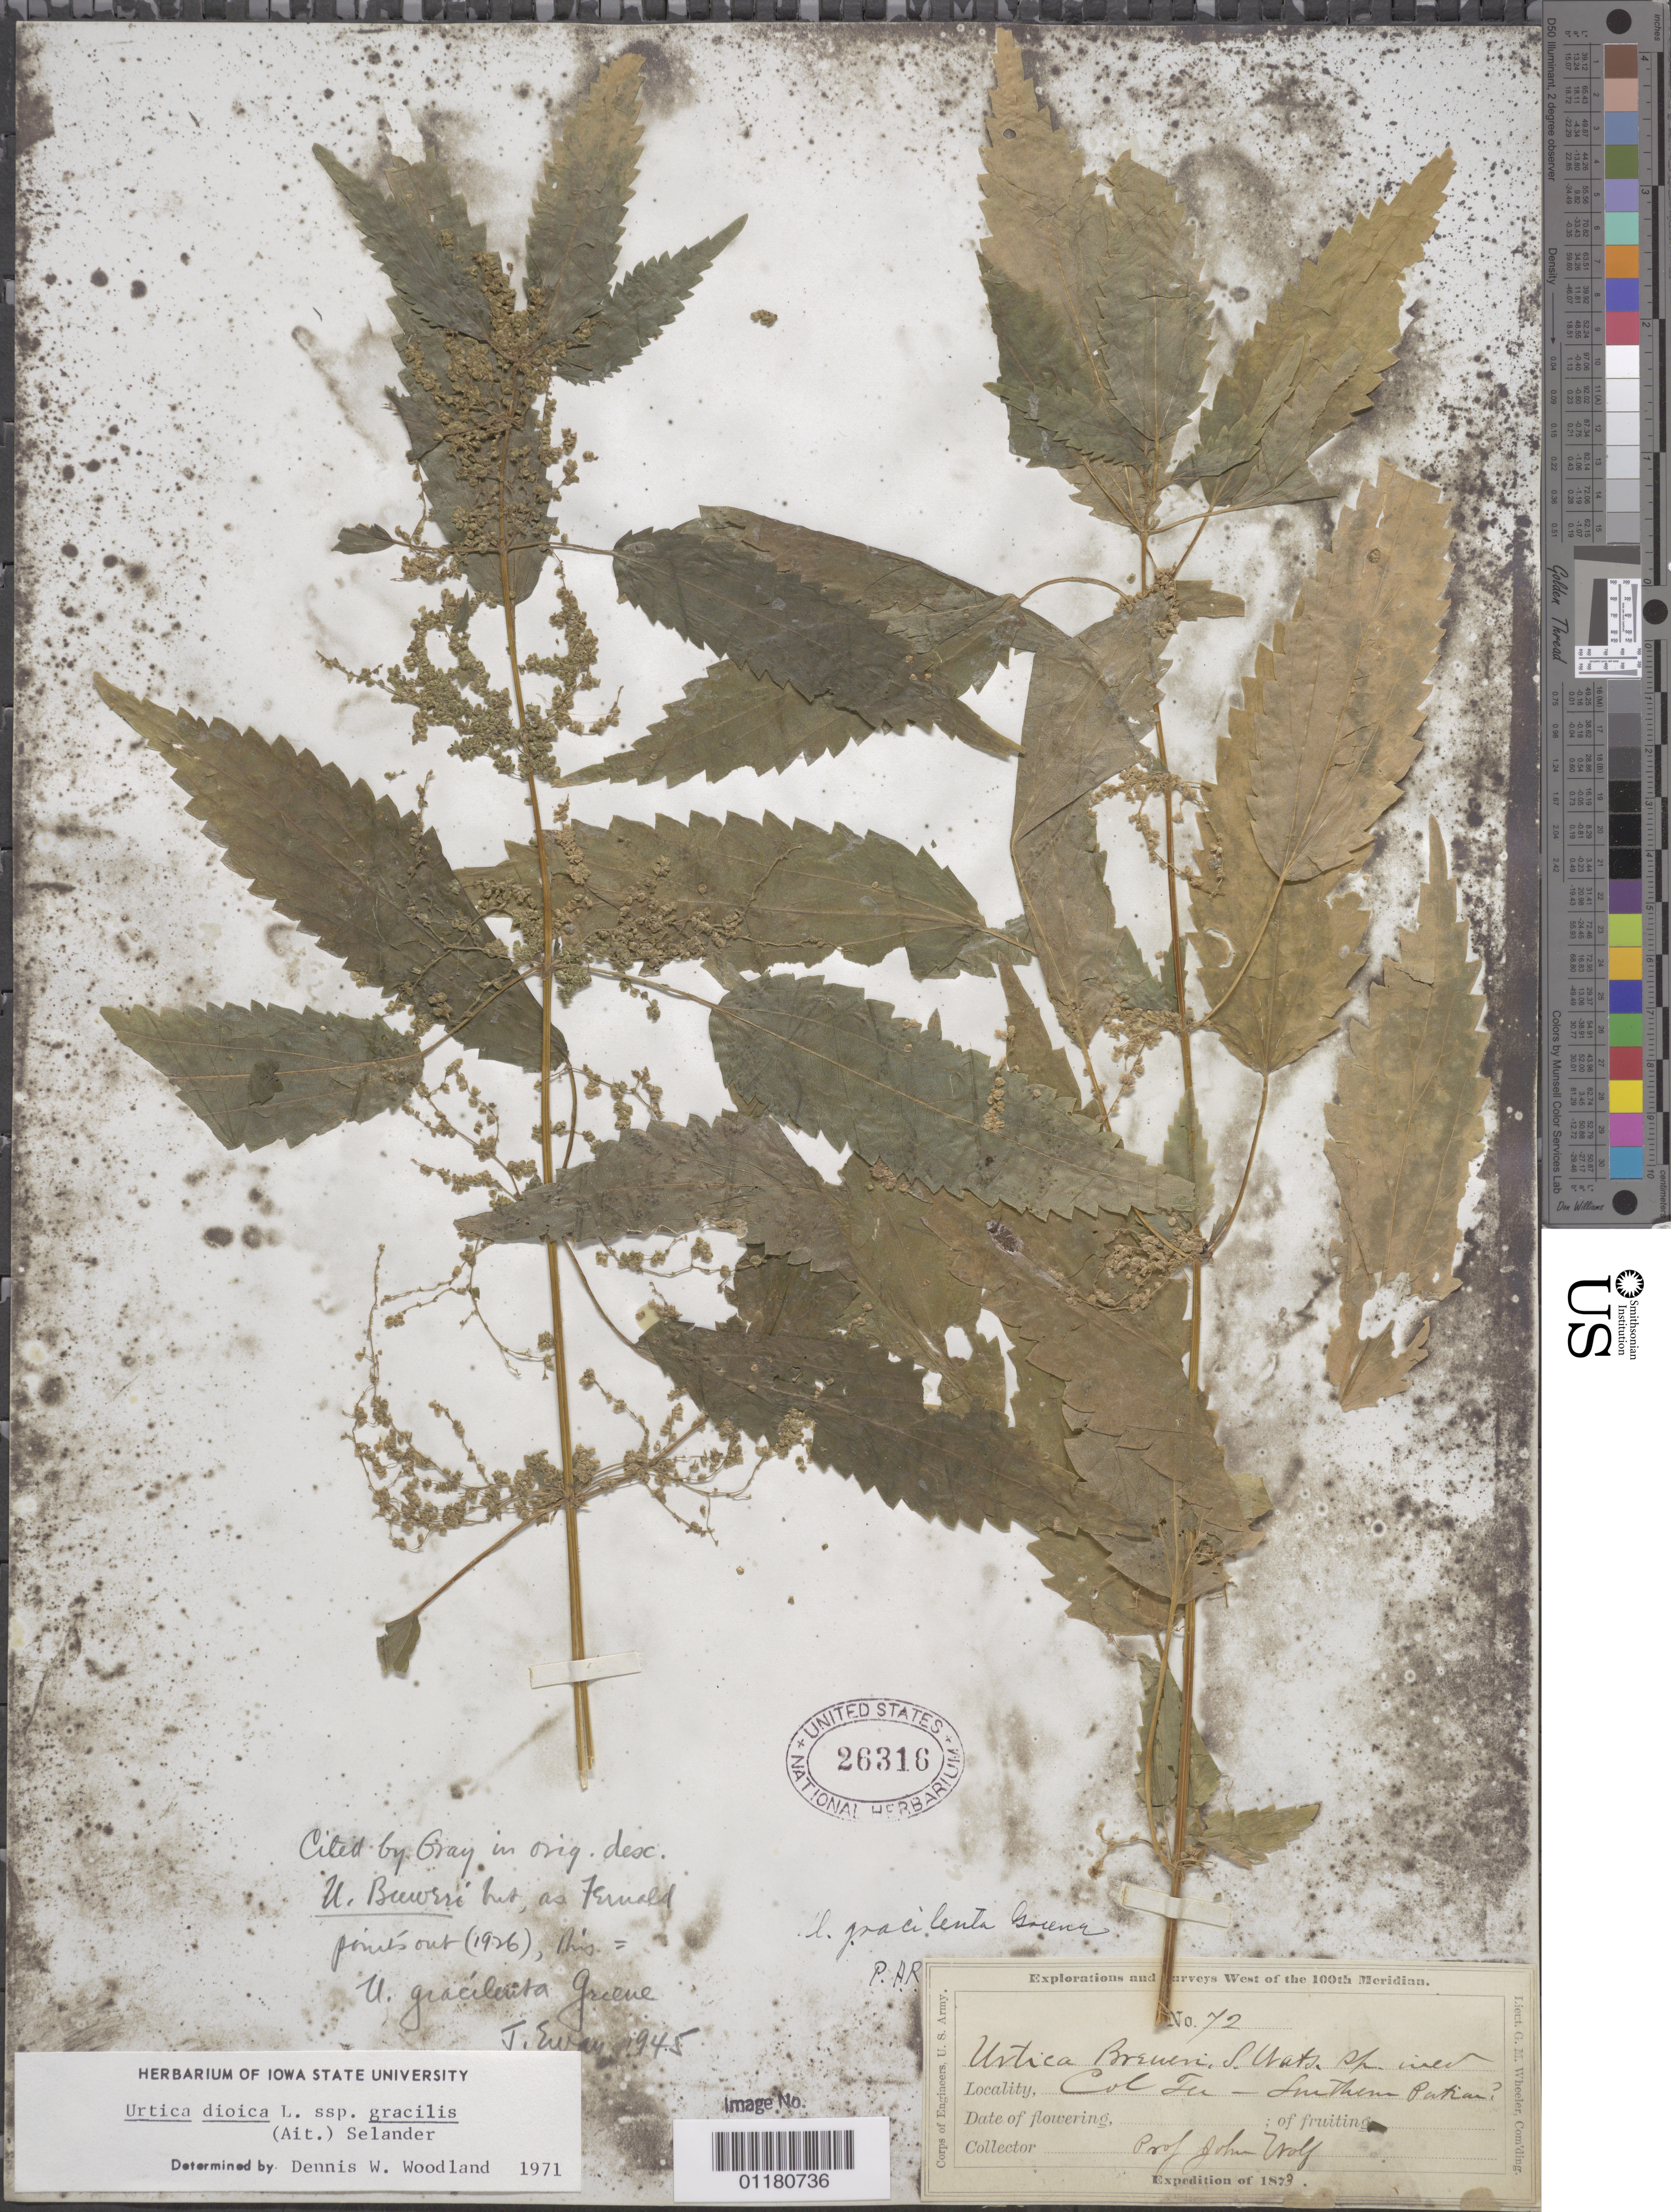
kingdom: Plantae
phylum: Tracheophyta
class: Magnoliopsida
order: Rosales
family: Urticaceae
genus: Urtica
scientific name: Urtica dioica subsp. gracilis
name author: L.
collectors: J. Wolf & J. T. Rothrock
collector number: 72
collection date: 1873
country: United States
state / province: Colorado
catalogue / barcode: US 26316